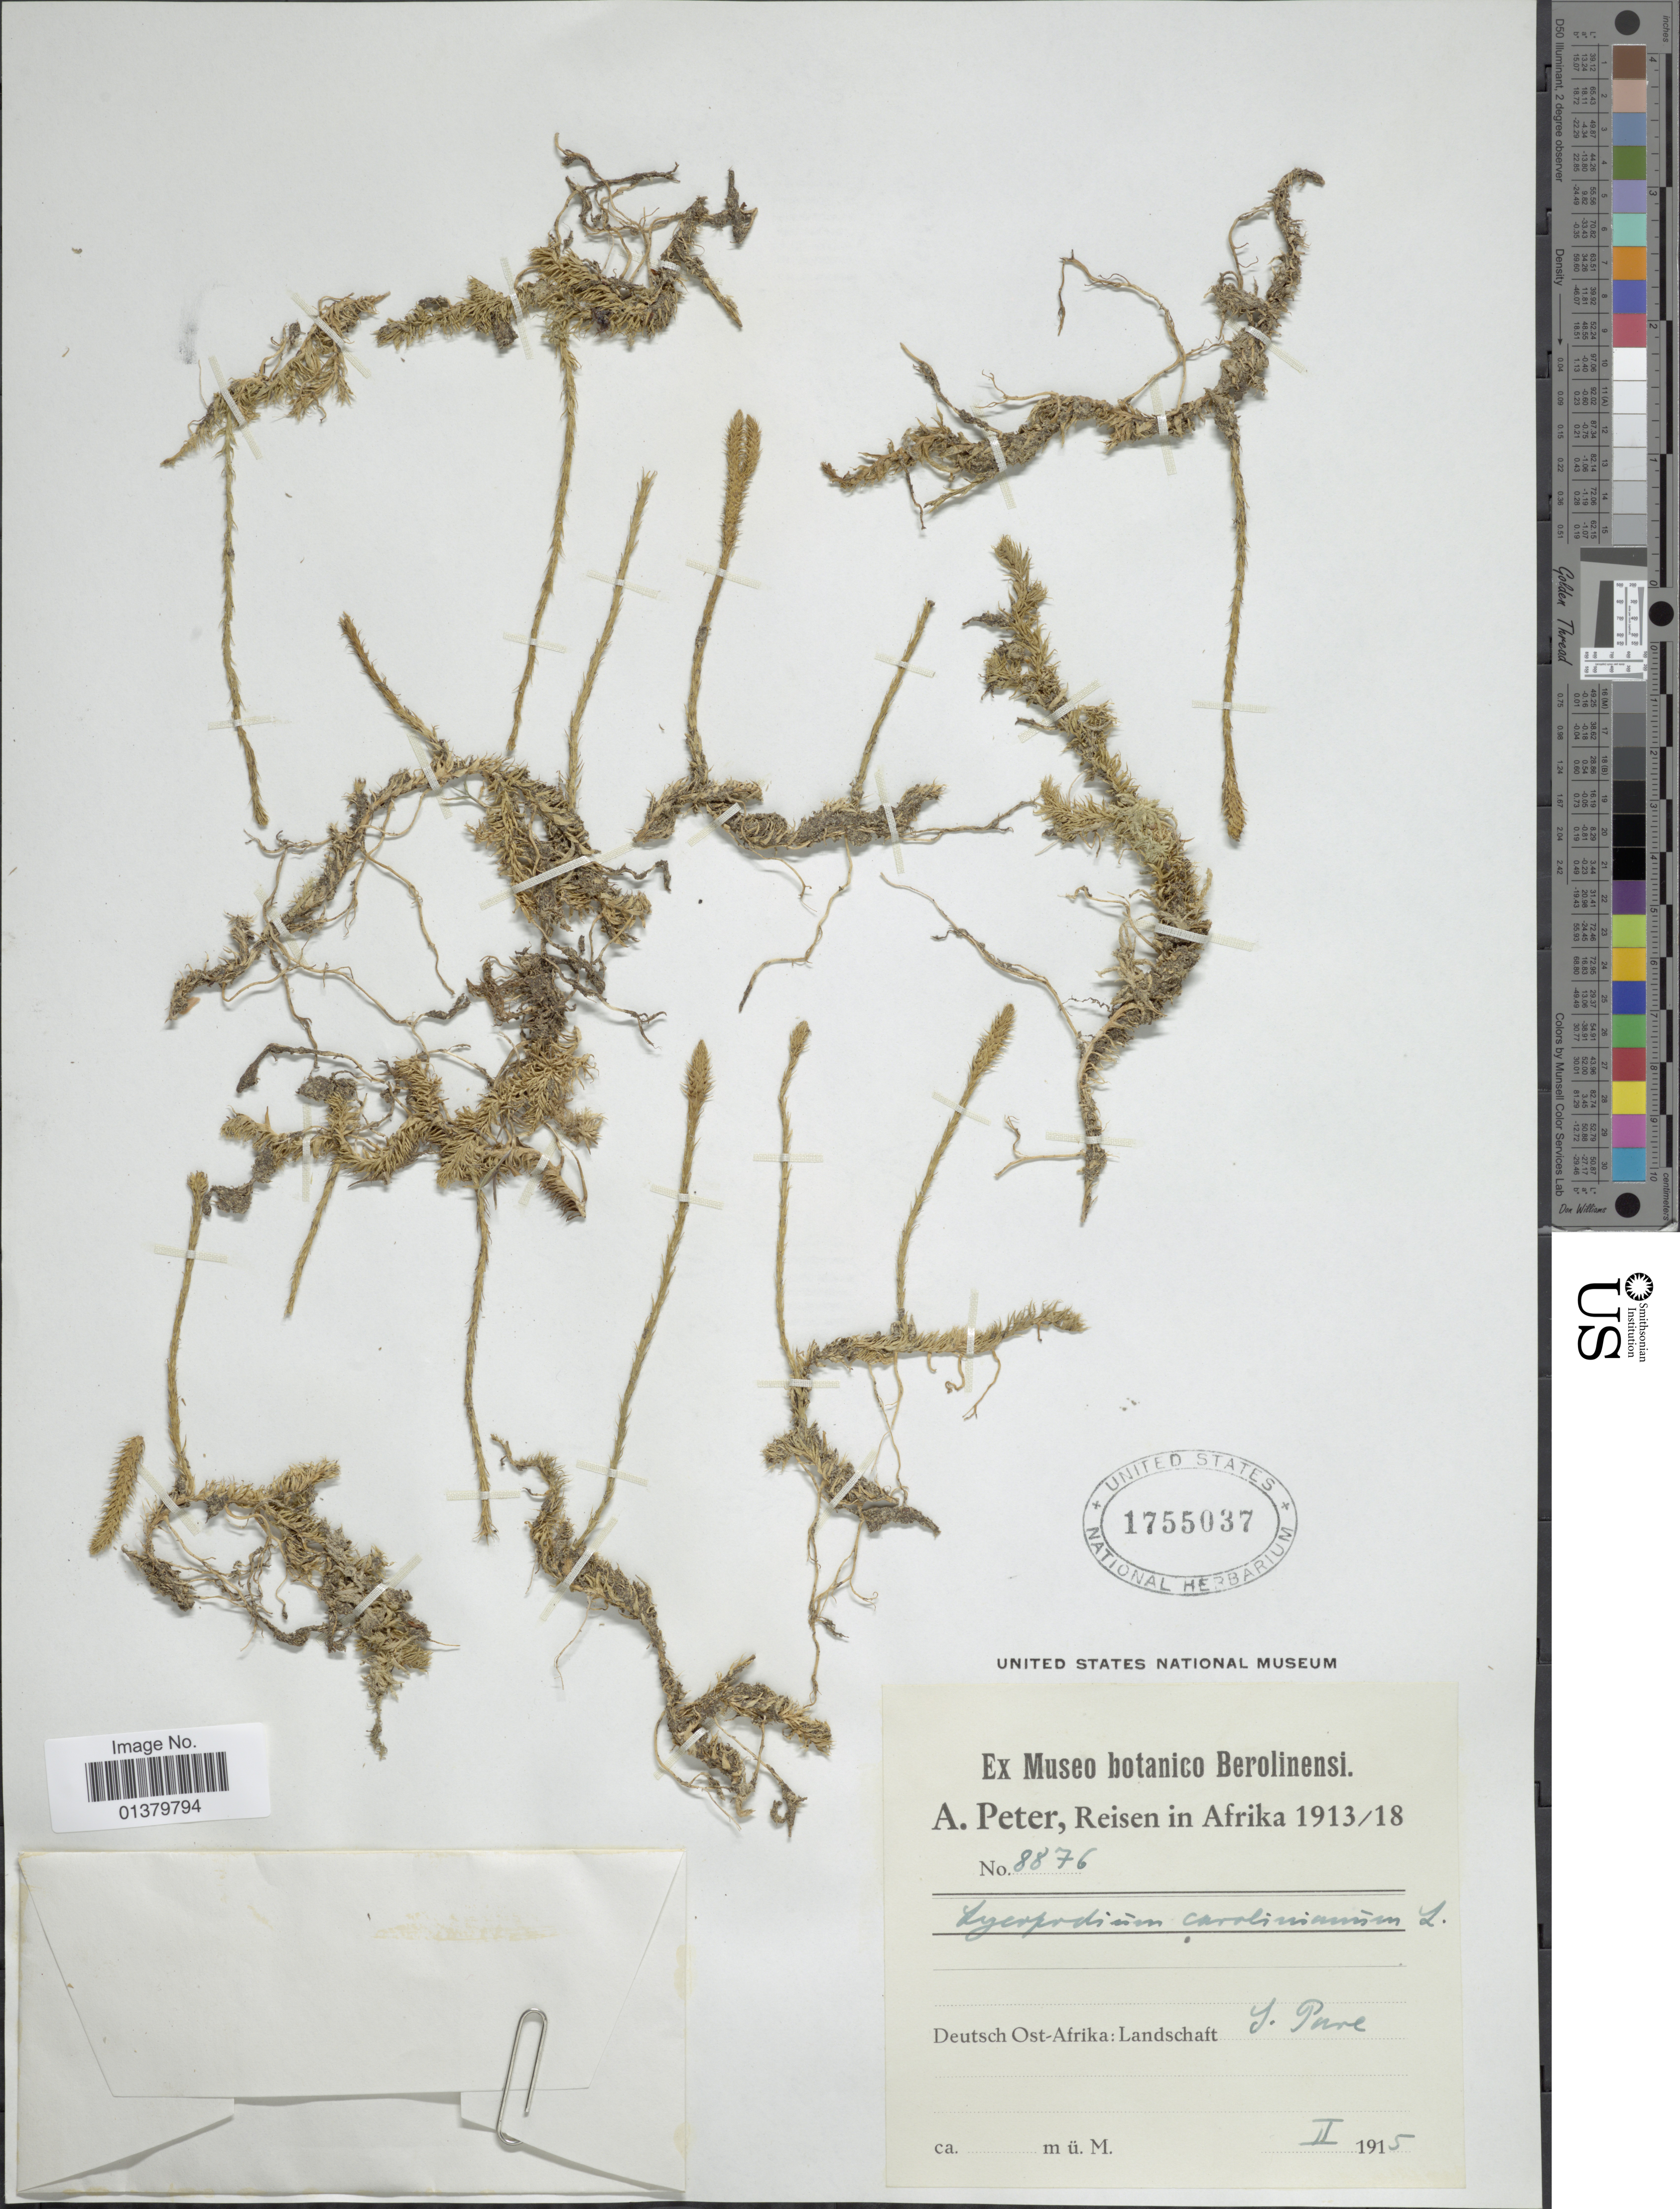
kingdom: Plantae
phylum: Tracheophyta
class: Lycopodiopsida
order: Lycopodiales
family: Lycopodiaceae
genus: Pseudolycopodiella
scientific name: Pseudolycopodiella caroliniana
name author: (L.) Holub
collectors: A. Peter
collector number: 8876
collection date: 1915-02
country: Tanzania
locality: Deutsch Ost-Afrika: Landschaft S. Pare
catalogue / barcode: US 1755037